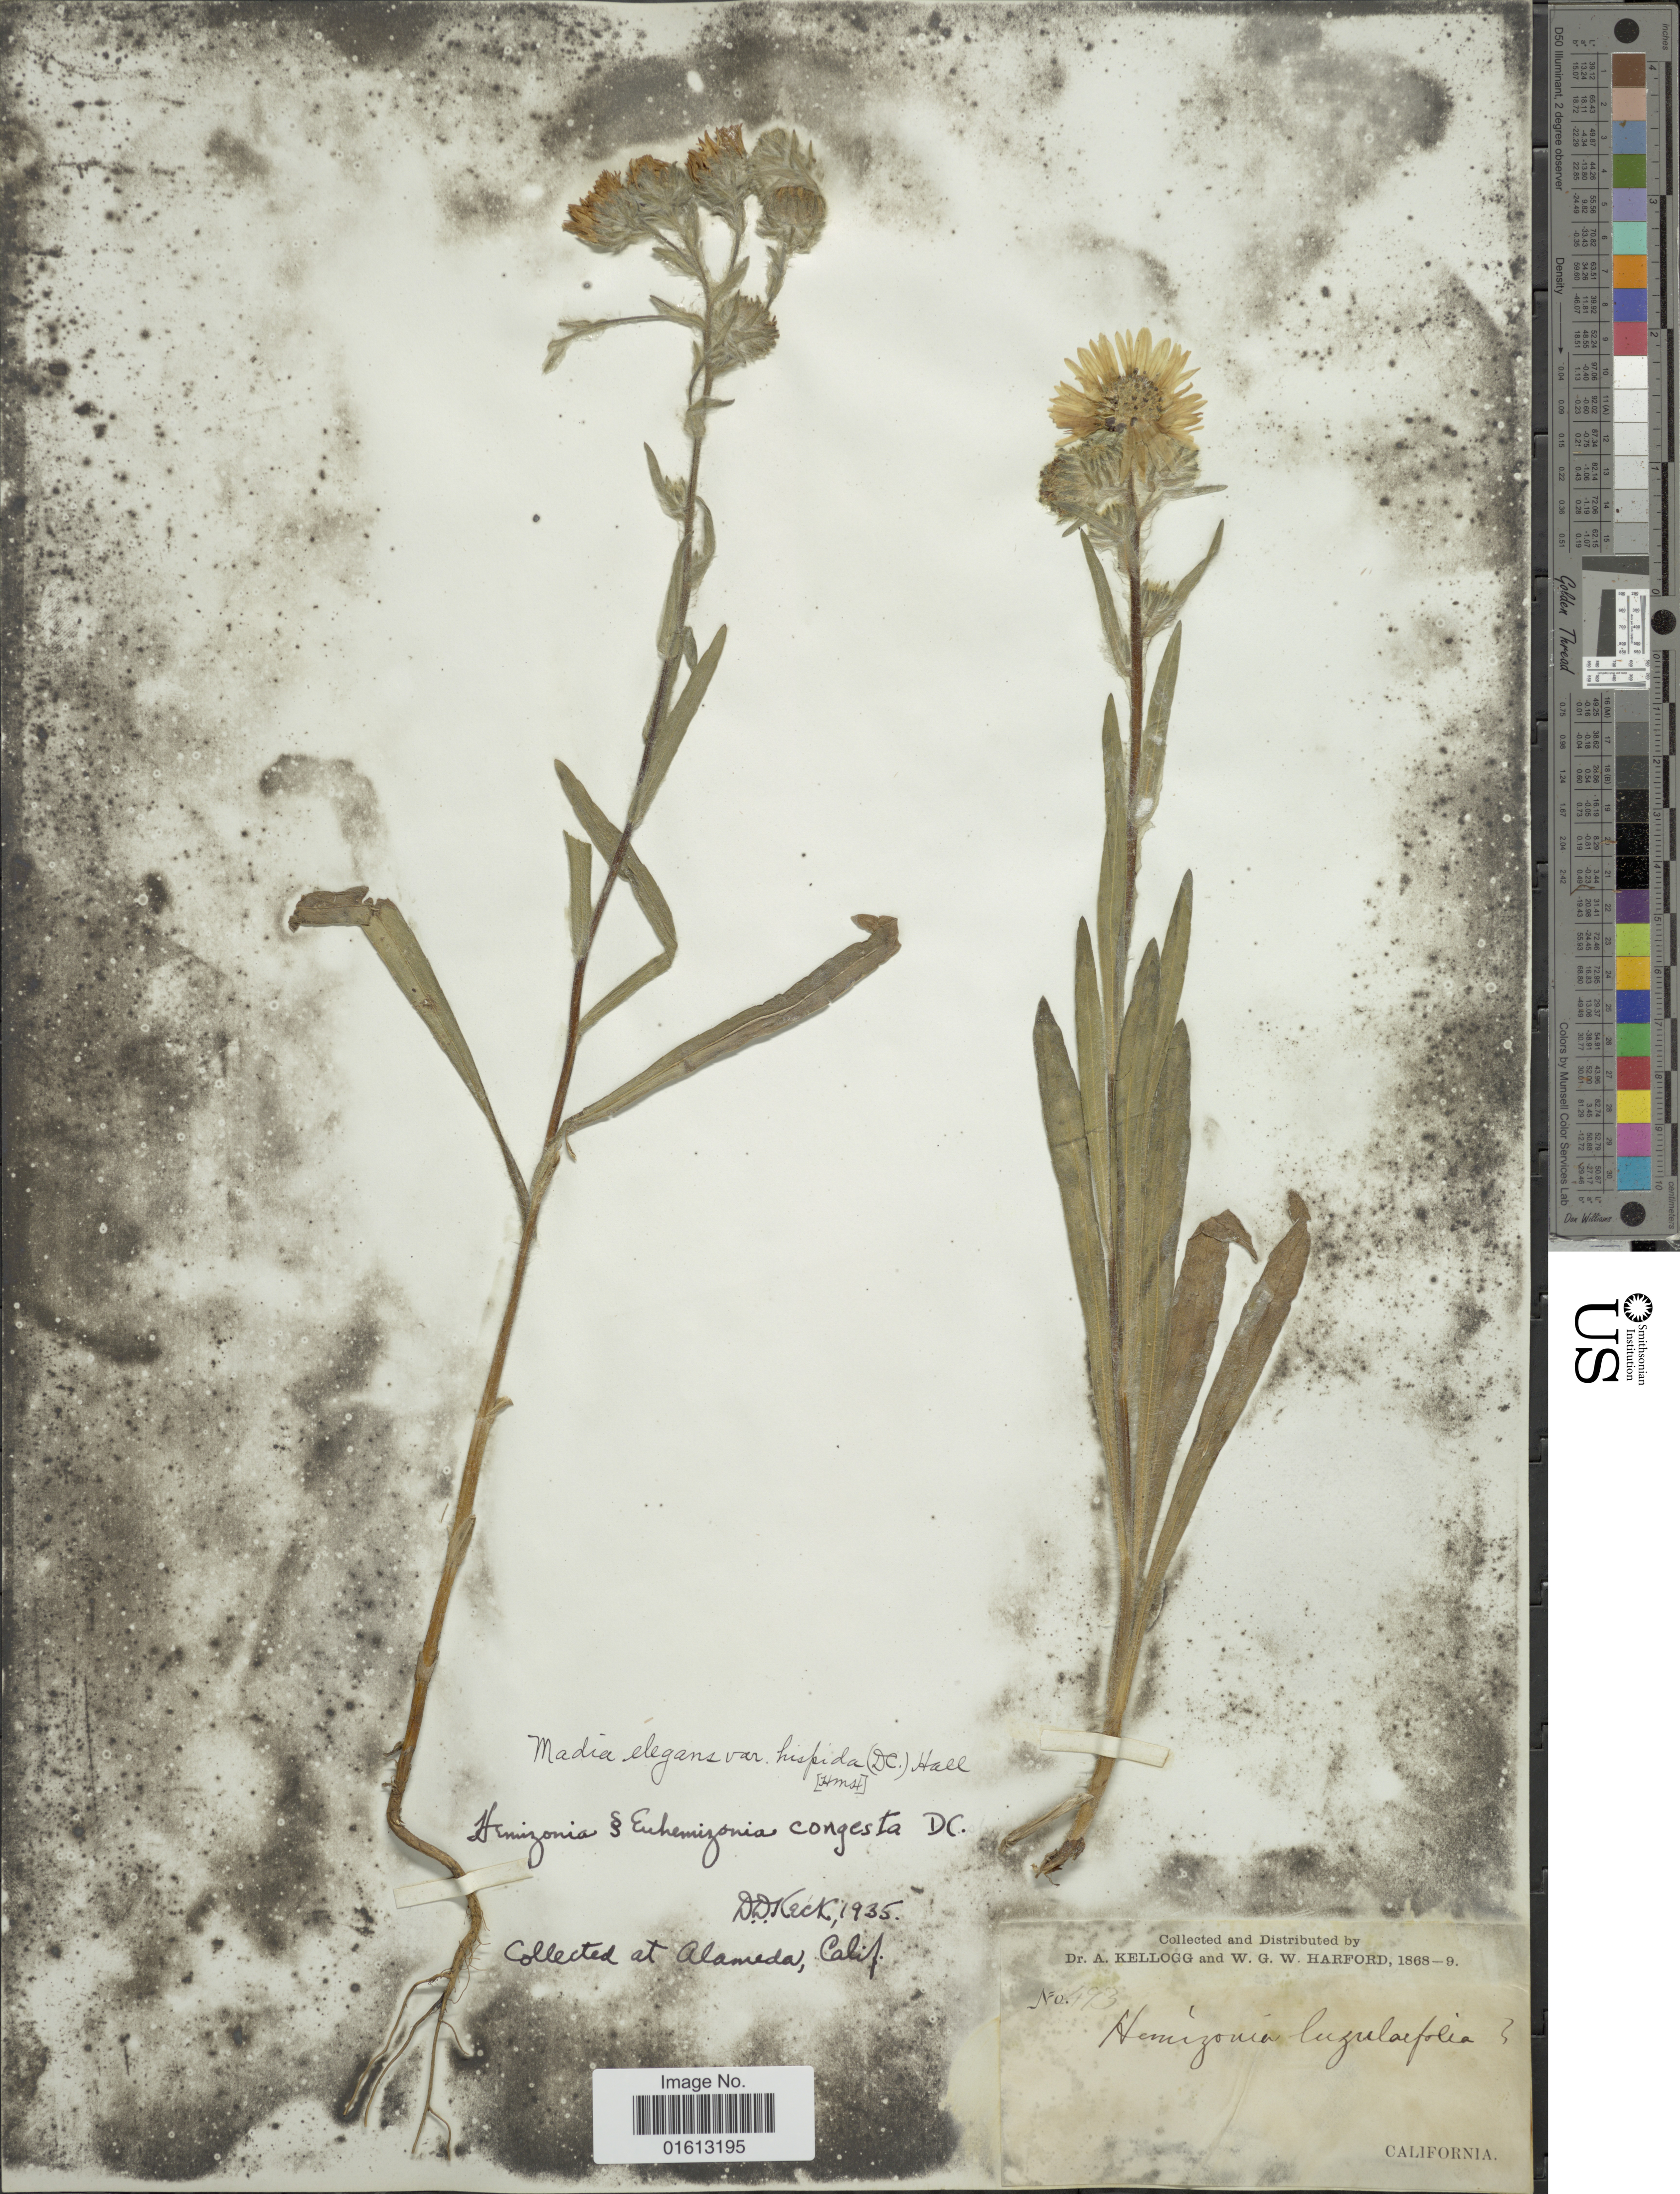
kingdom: Plantae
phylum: Tracheophyta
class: Magnoliopsida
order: Asterales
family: Asteraceae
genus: Hemizonia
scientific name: Hemizonia congesta subsp. congesta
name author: DC.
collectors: A. Kellog & W. G. W. Harford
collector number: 493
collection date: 1968/1969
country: United States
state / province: California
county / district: Alameda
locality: Alameda